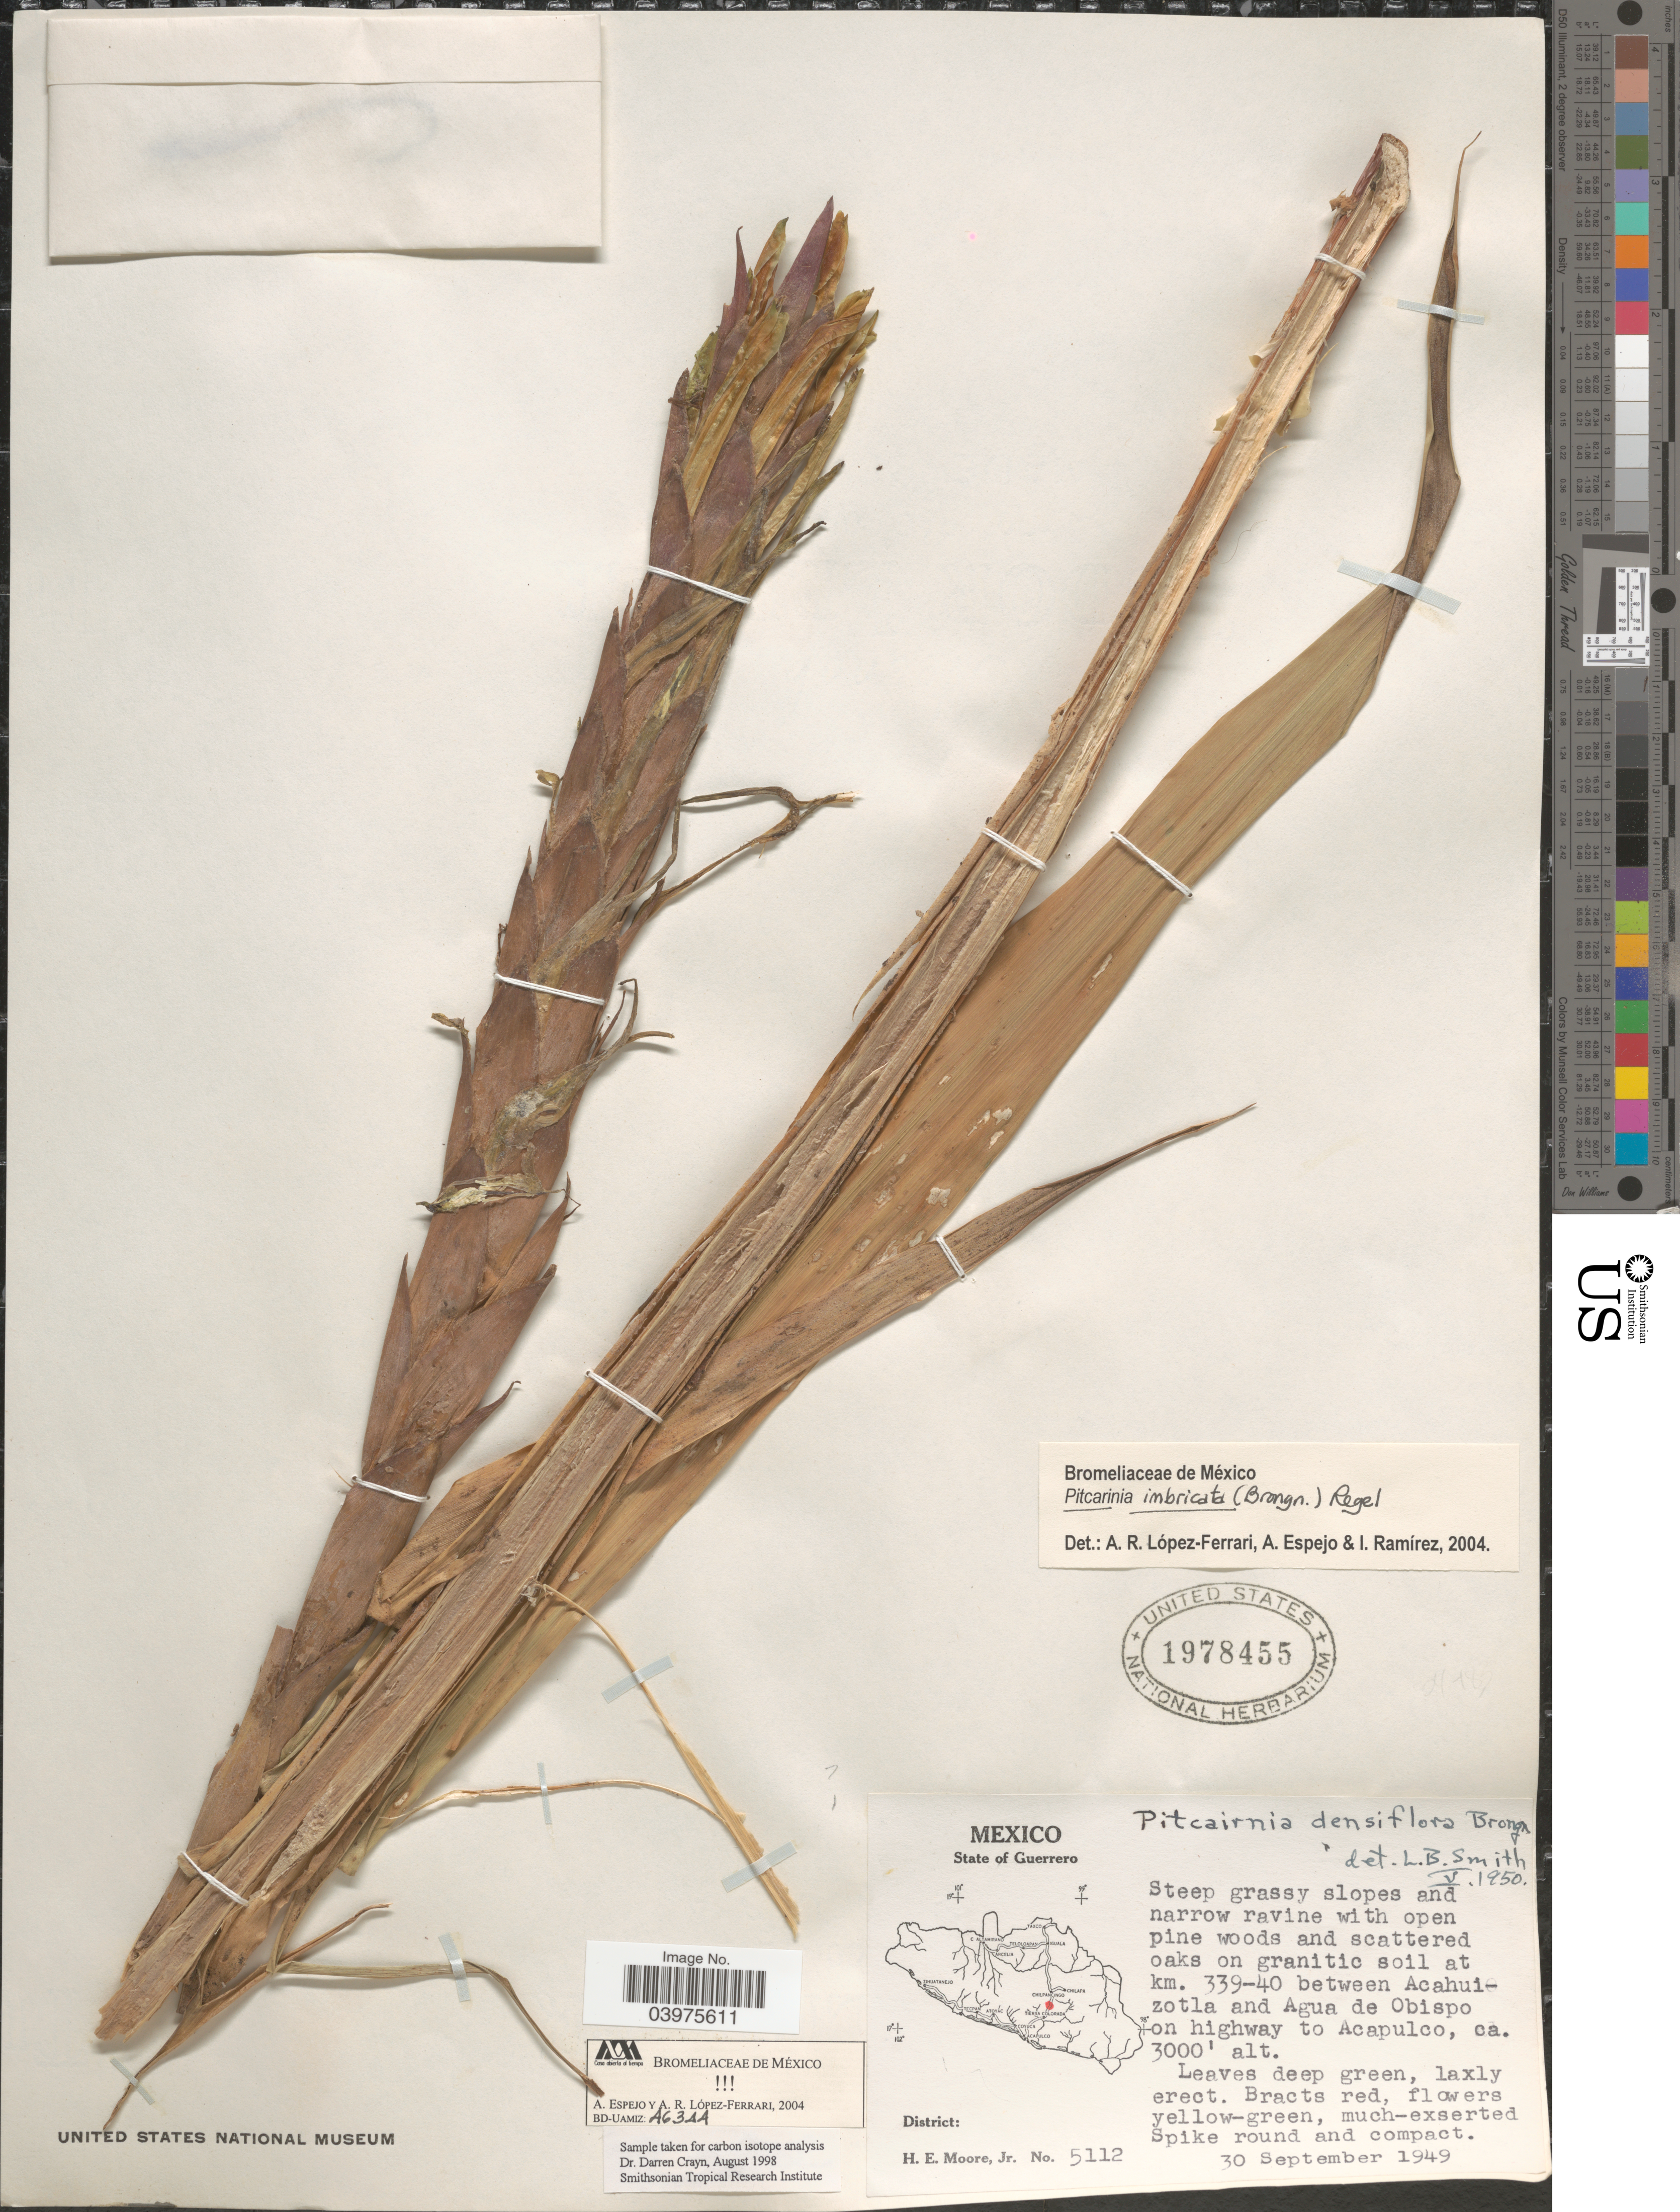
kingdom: Plantae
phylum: Tracheophyta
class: Liliopsida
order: Poales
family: Bromeliaceae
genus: Pitcairnia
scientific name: Pitcairnia imbricata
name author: (Brongn.) Regel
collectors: H. Moore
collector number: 5112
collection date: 1949-09-30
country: Mexico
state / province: Guerrero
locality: At km. 339-40 between Acahuizotla and Agua de Obispo on highway to Acapulco.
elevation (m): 914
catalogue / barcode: US 1978455